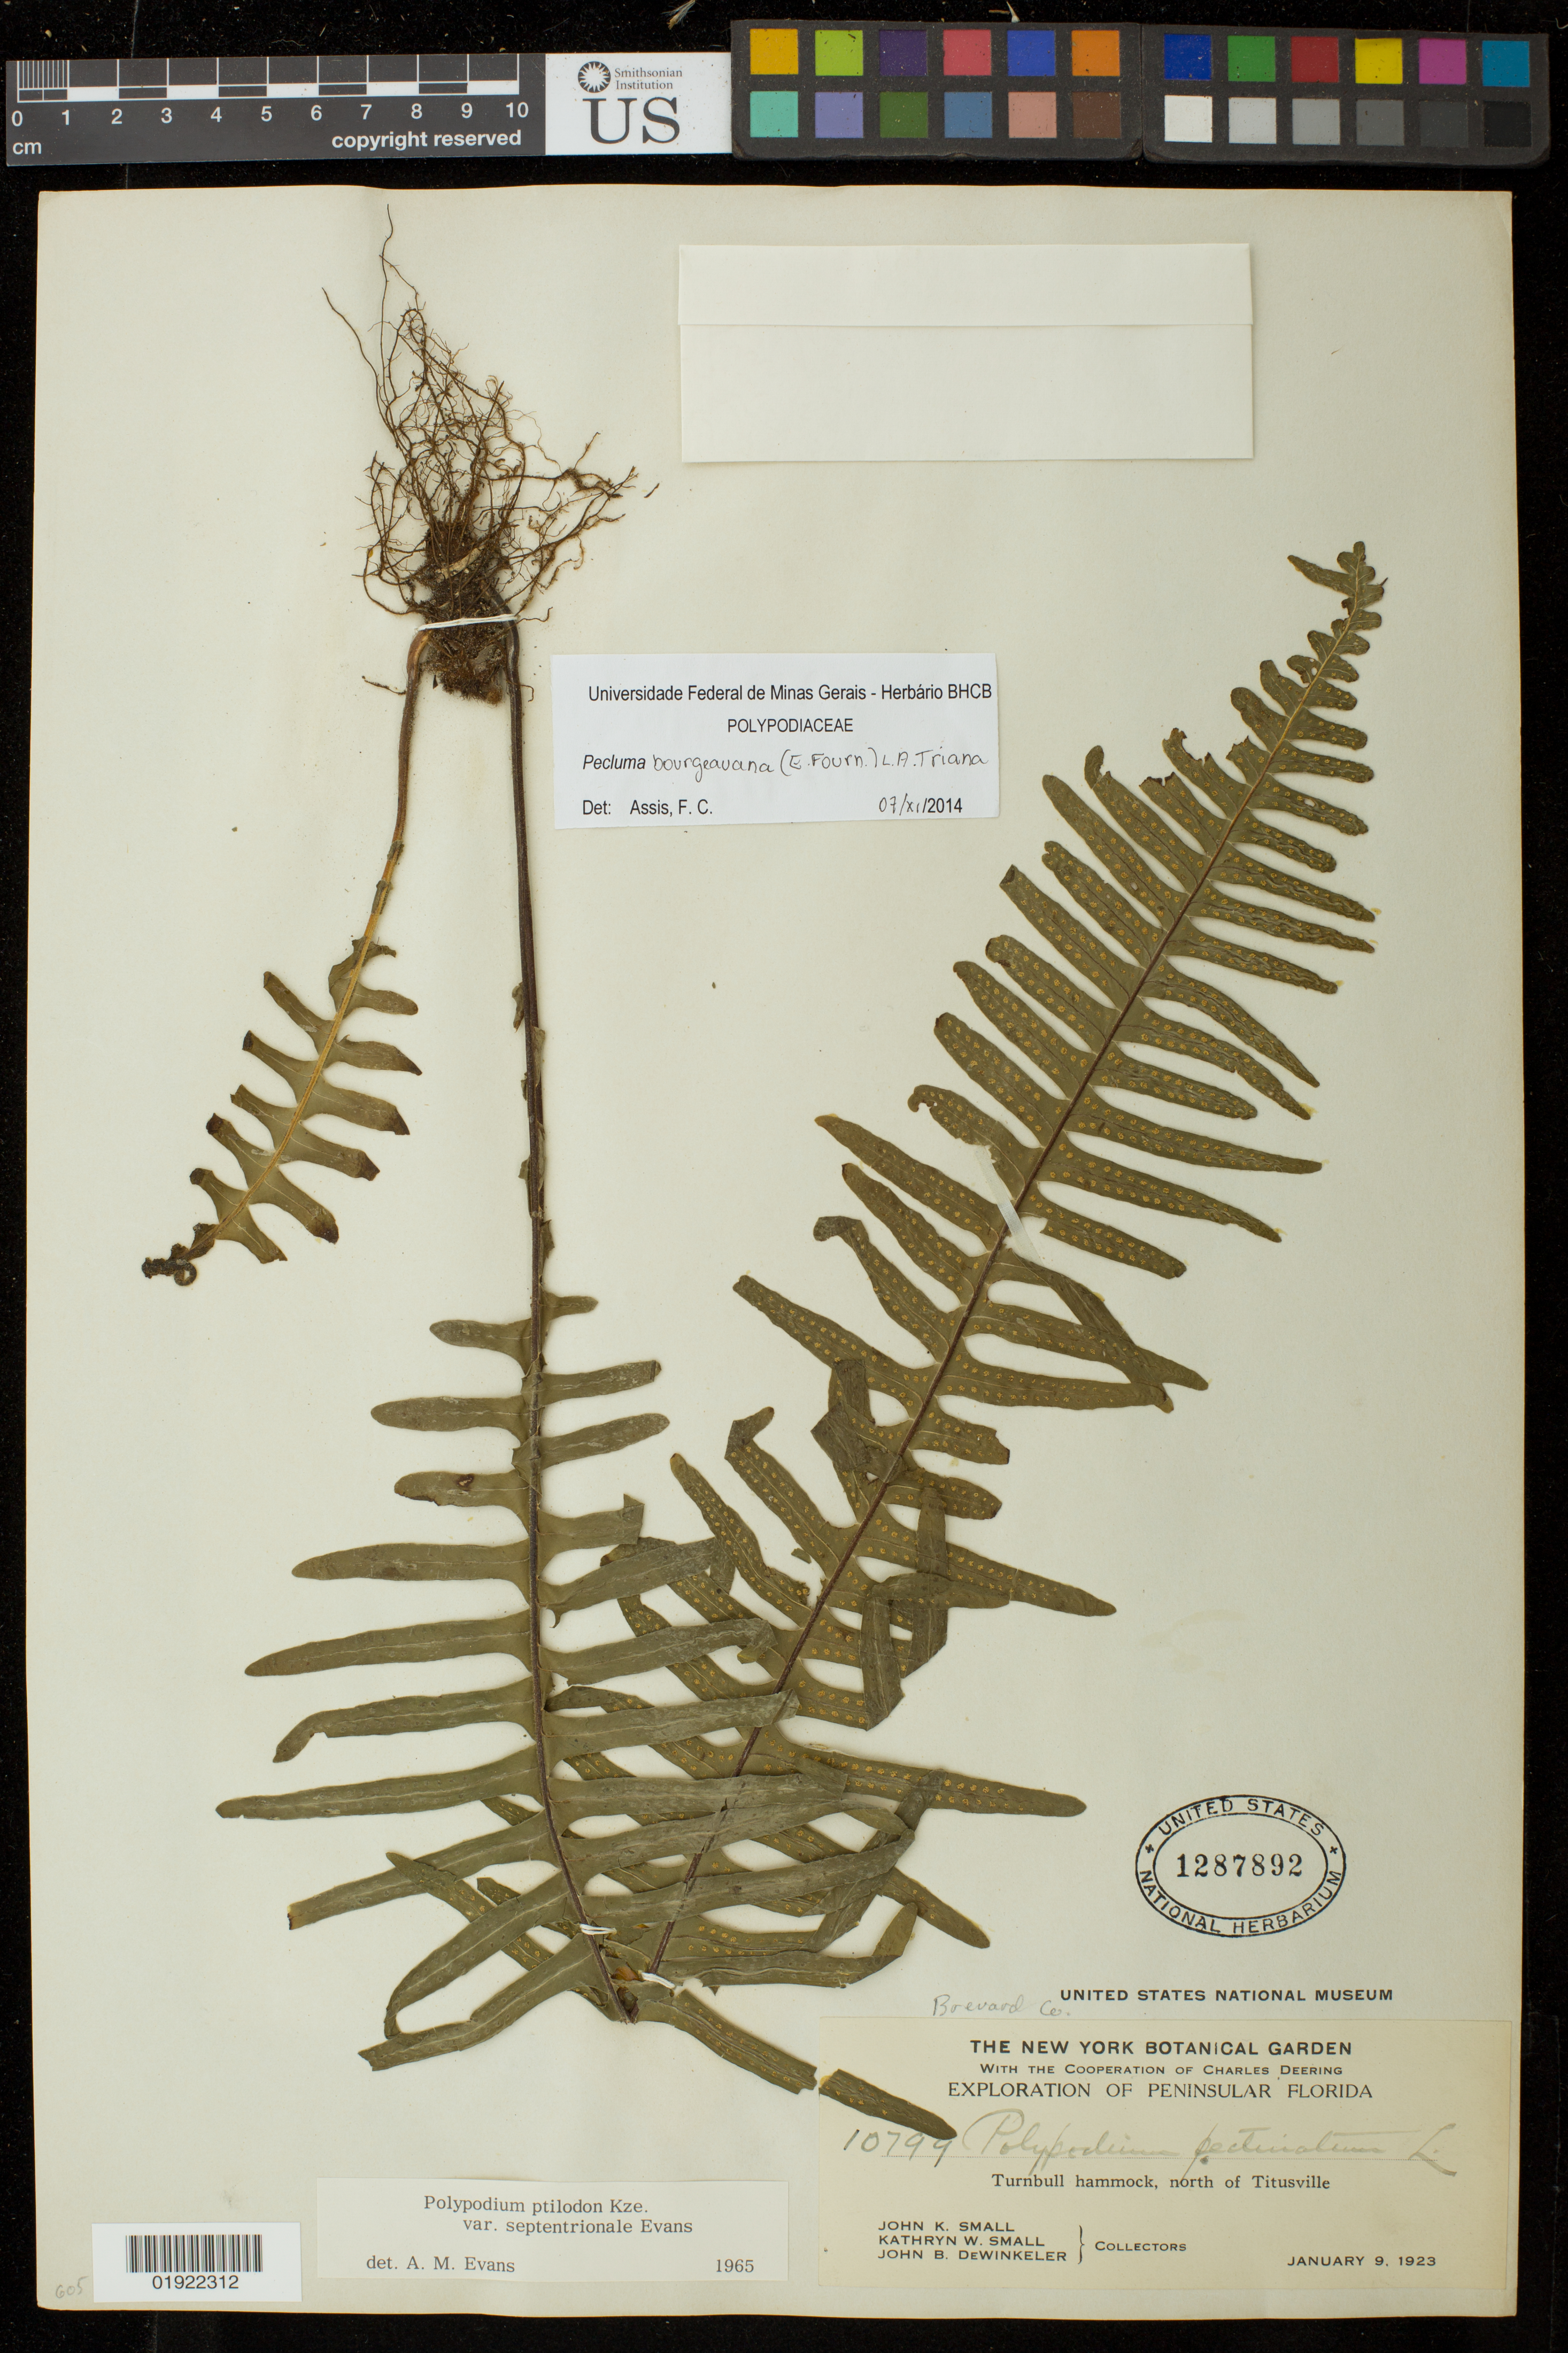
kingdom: Plantae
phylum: Tracheophyta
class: Polypodiopsida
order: Polypodiales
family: Polypodiaceae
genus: Pecluma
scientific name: Pecluma bourgeauana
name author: Triana-Moreno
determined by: Assis, F. C.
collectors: J. K. Small, K. Small & J. B. Dewinkeler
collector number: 10799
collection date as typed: January 9, 1923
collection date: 1923-01-09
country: United States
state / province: Florida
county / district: Brevard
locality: Turnbull hammock, north of Titusville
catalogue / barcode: US 1287892